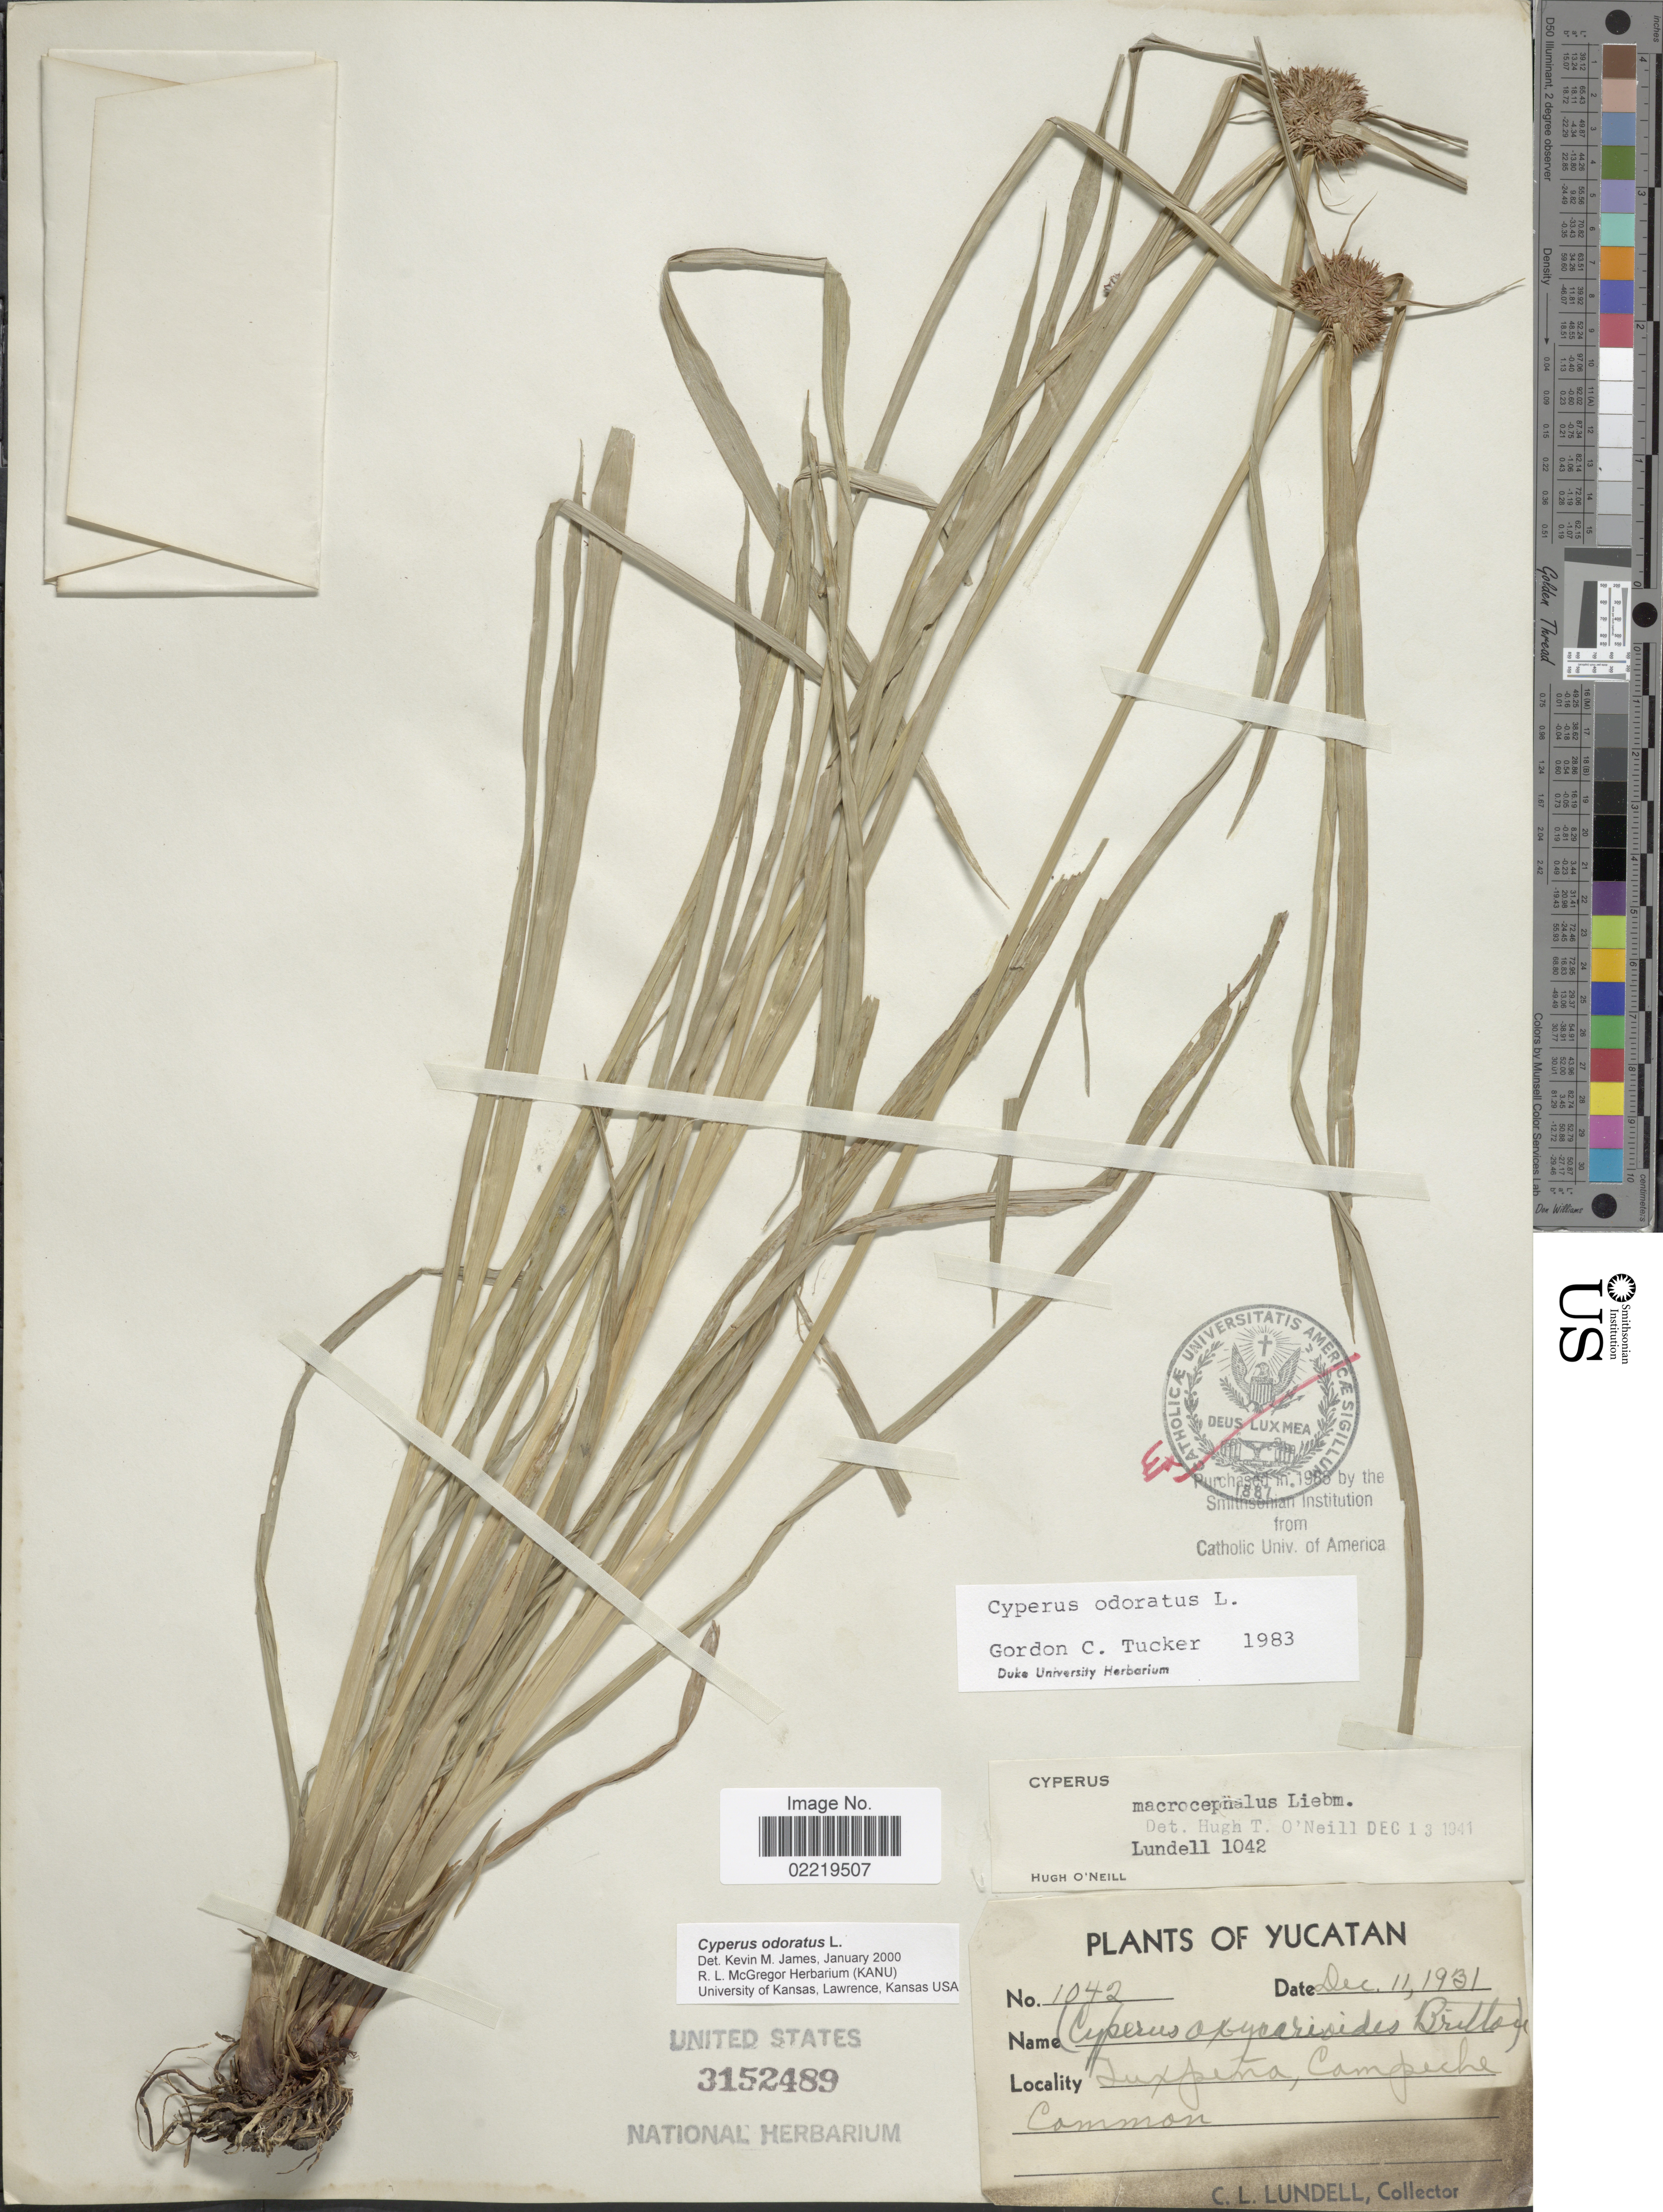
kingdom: Plantae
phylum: Tracheophyta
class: Liliopsida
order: Poales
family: Cyperaceae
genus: Cyperus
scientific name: Cyperus odoratus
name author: L.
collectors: C. L. Lundell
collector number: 1042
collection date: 1931-12-11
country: Mexico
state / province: Campeche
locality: Yucatan, Tuxpena, Campeche, common.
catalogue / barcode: US 3152489